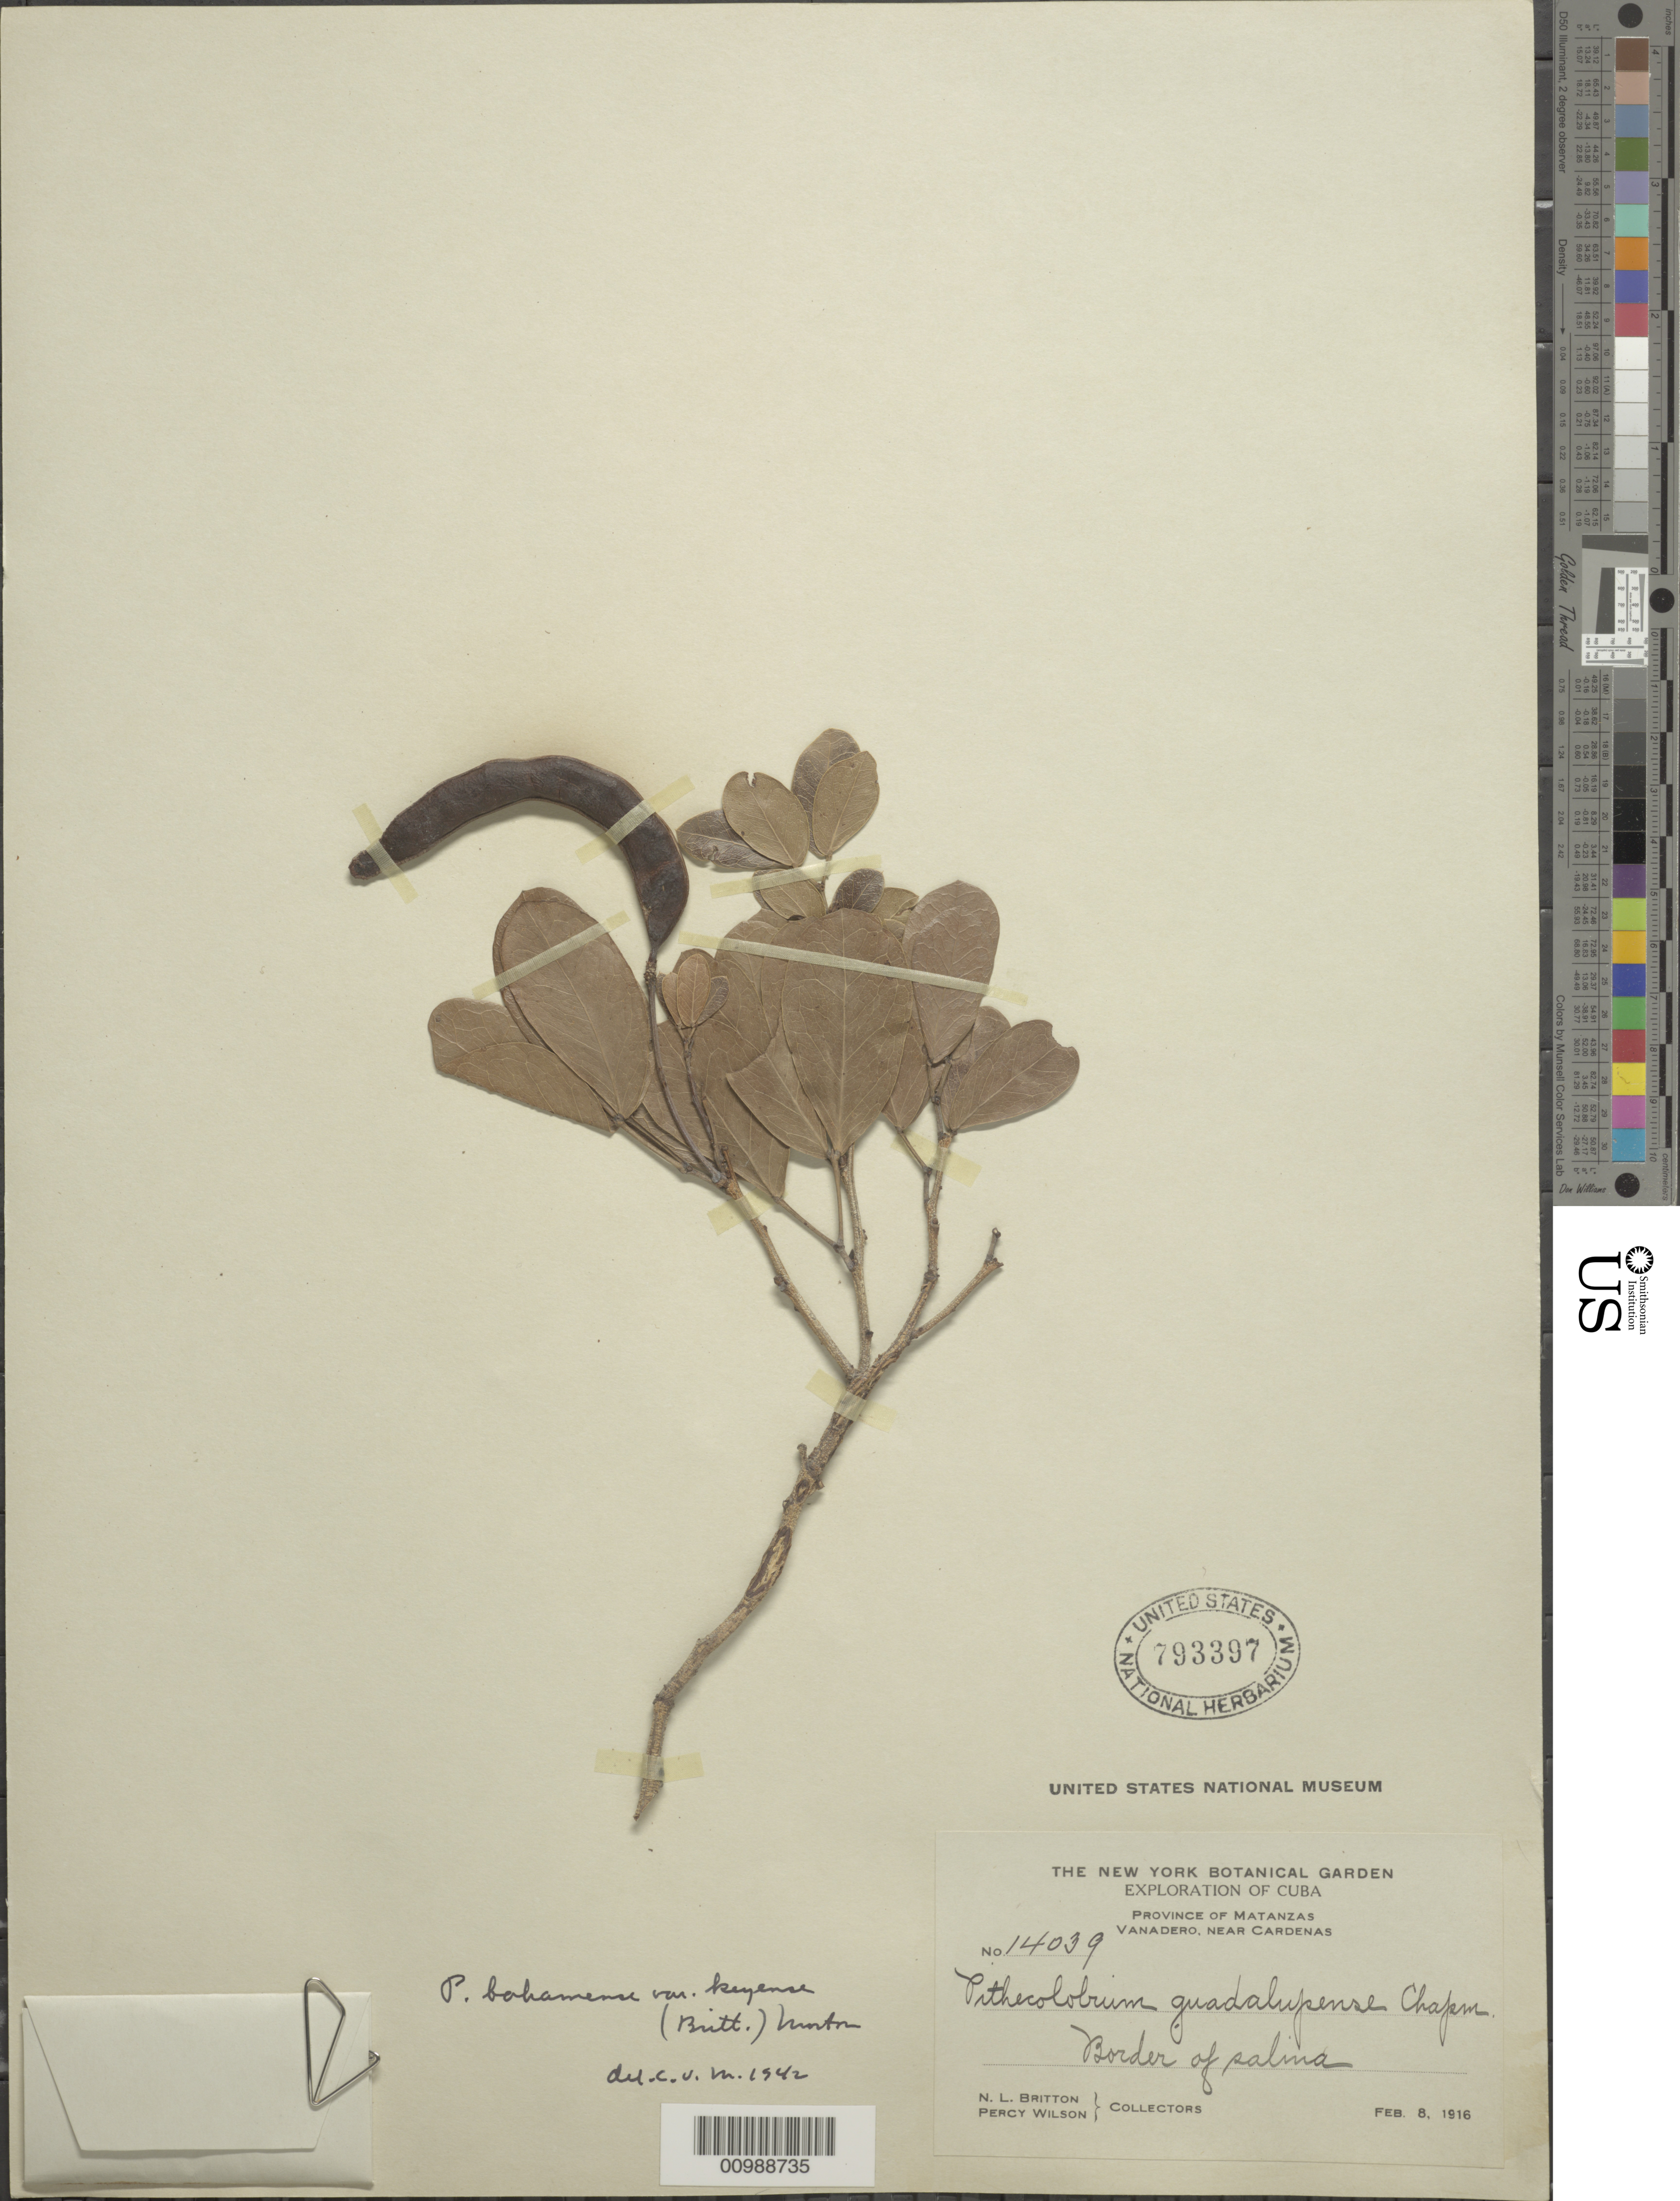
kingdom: Plantae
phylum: Tracheophyta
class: Magnoliopsida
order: Fabales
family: Fabaceae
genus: Pithecellobium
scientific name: Pithecellobium keyense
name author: Britton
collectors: N. Britton & P. Wilson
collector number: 14039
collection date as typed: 08 Feb 1916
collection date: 1916-02-08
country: Cuba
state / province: Matanzas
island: Cuba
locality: Vanadero, near Cardenas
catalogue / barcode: US 793397